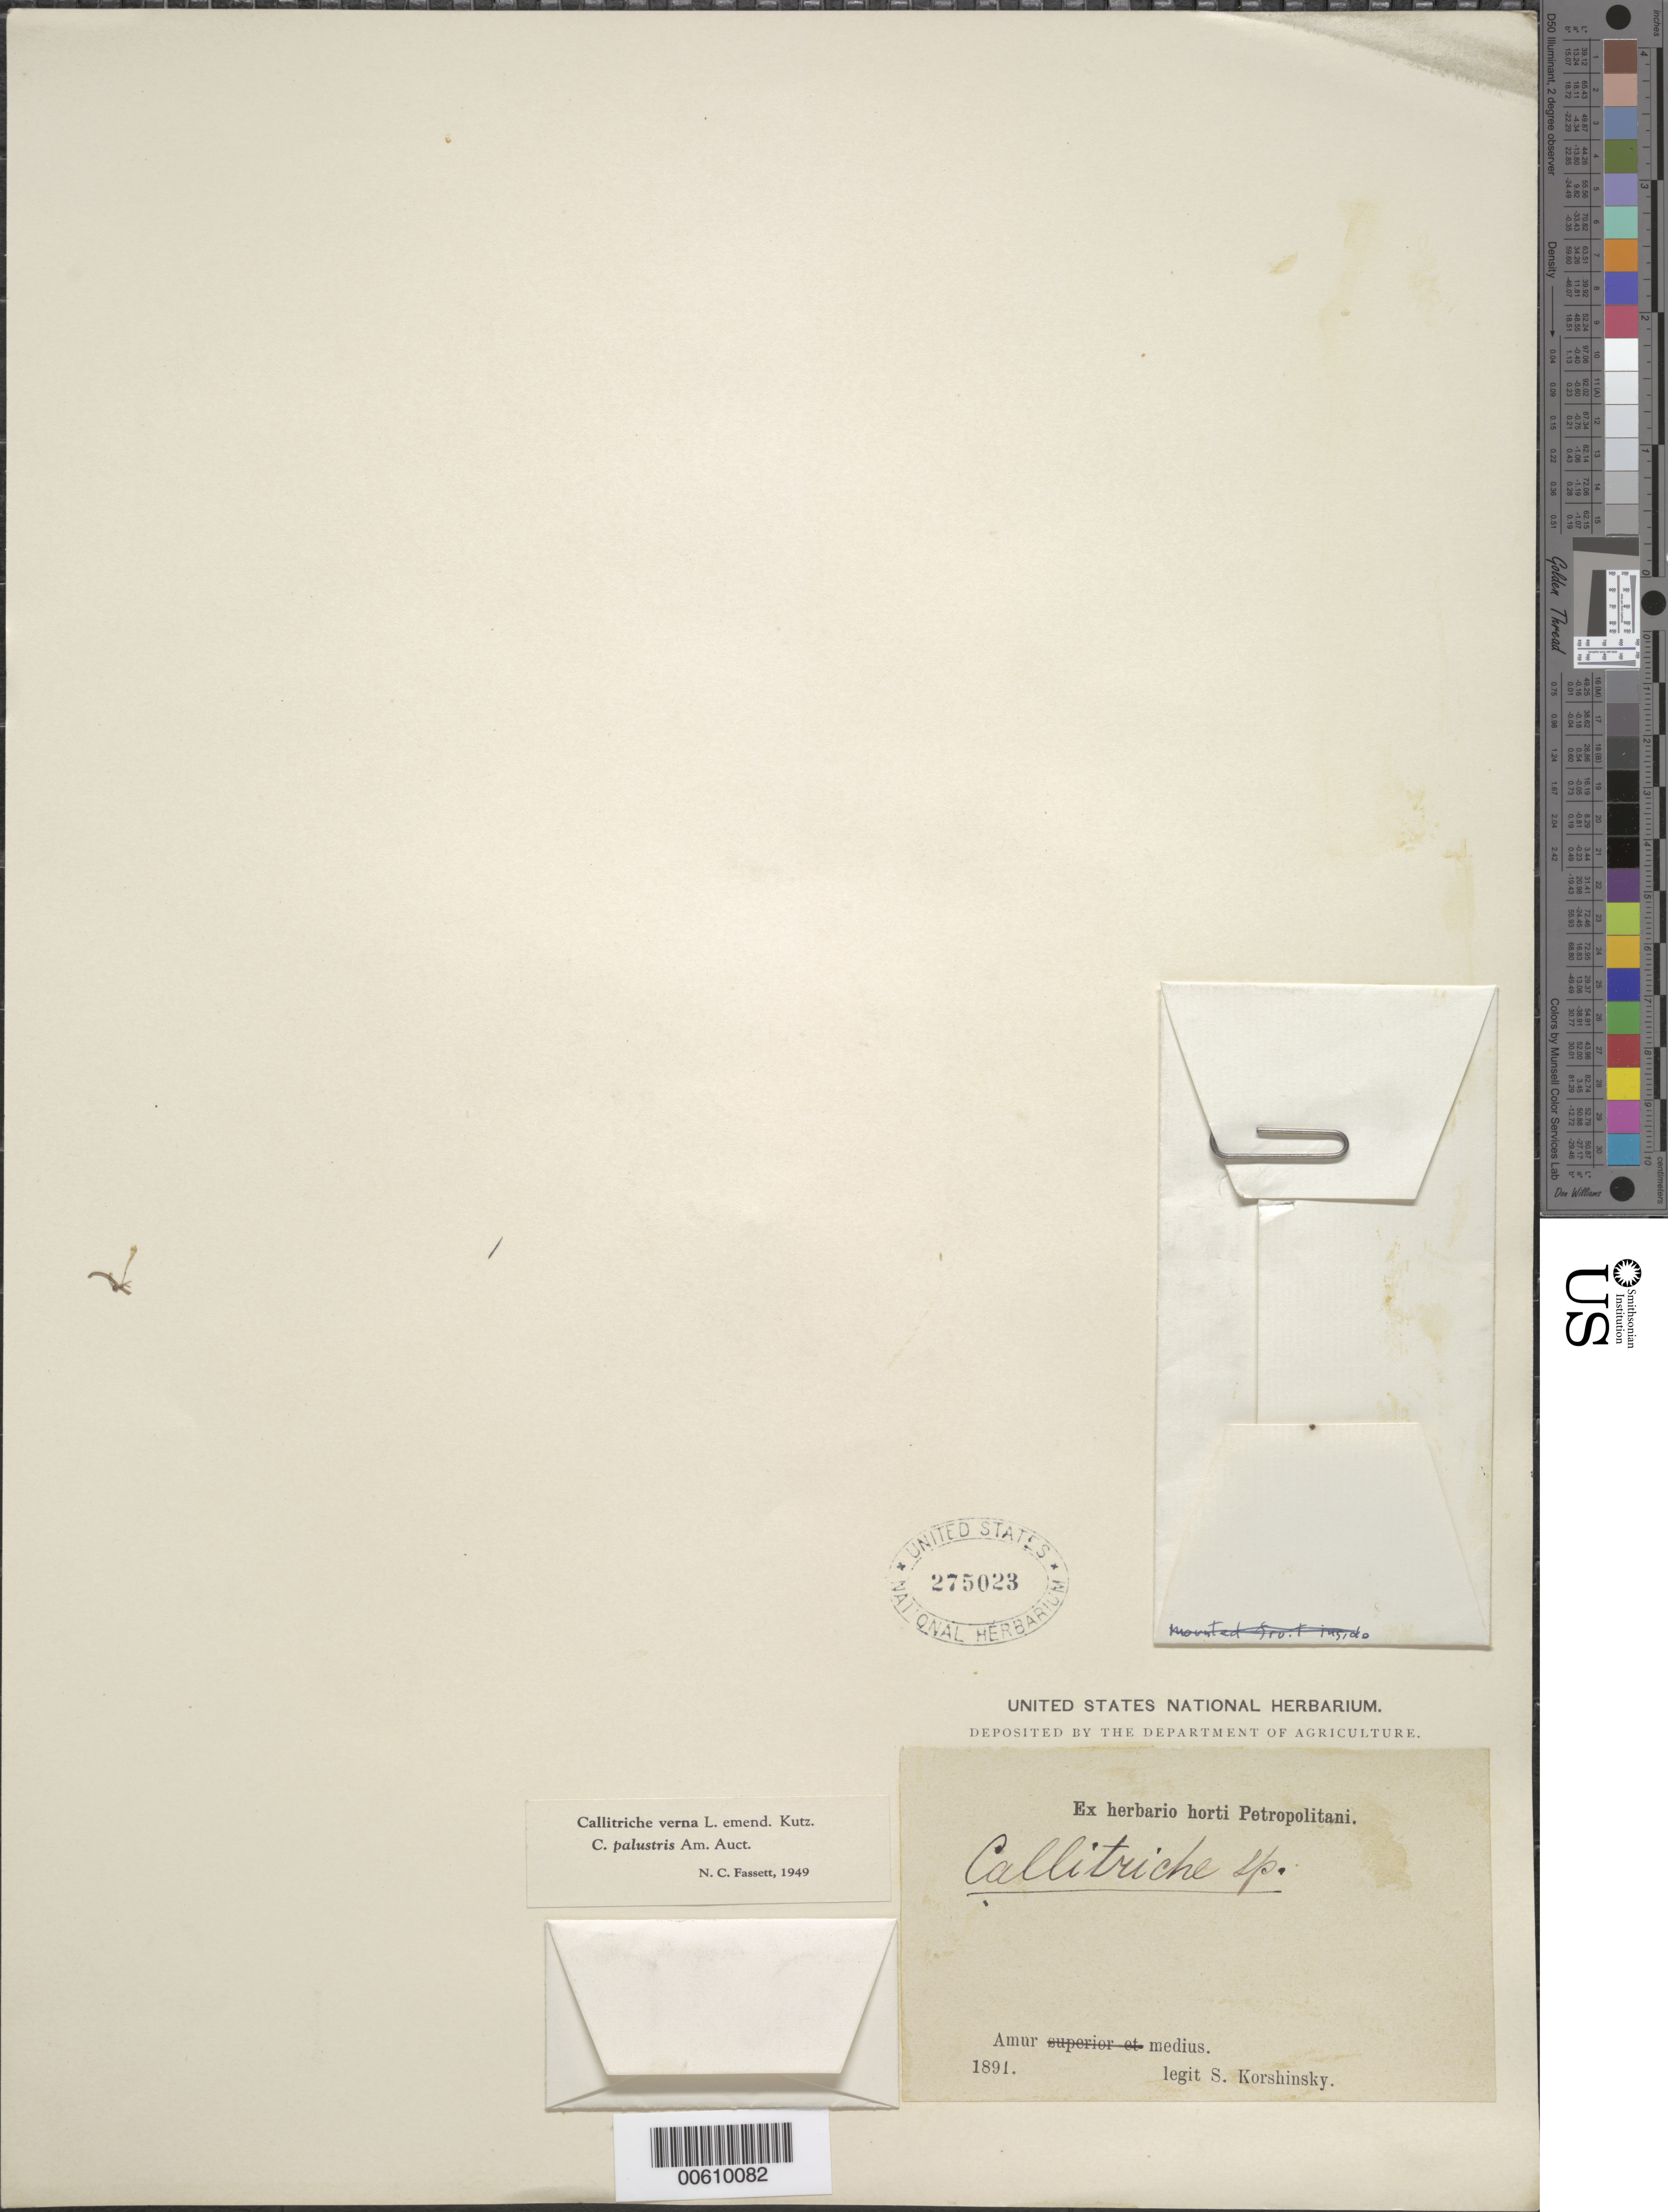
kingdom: Plantae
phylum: Tracheophyta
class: Magnoliopsida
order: Lamiales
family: Plantaginaceae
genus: Callitriche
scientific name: Callitriche verna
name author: L.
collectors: S. I. Korshinsky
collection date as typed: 1891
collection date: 1891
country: Russian Federation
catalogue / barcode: US 275023